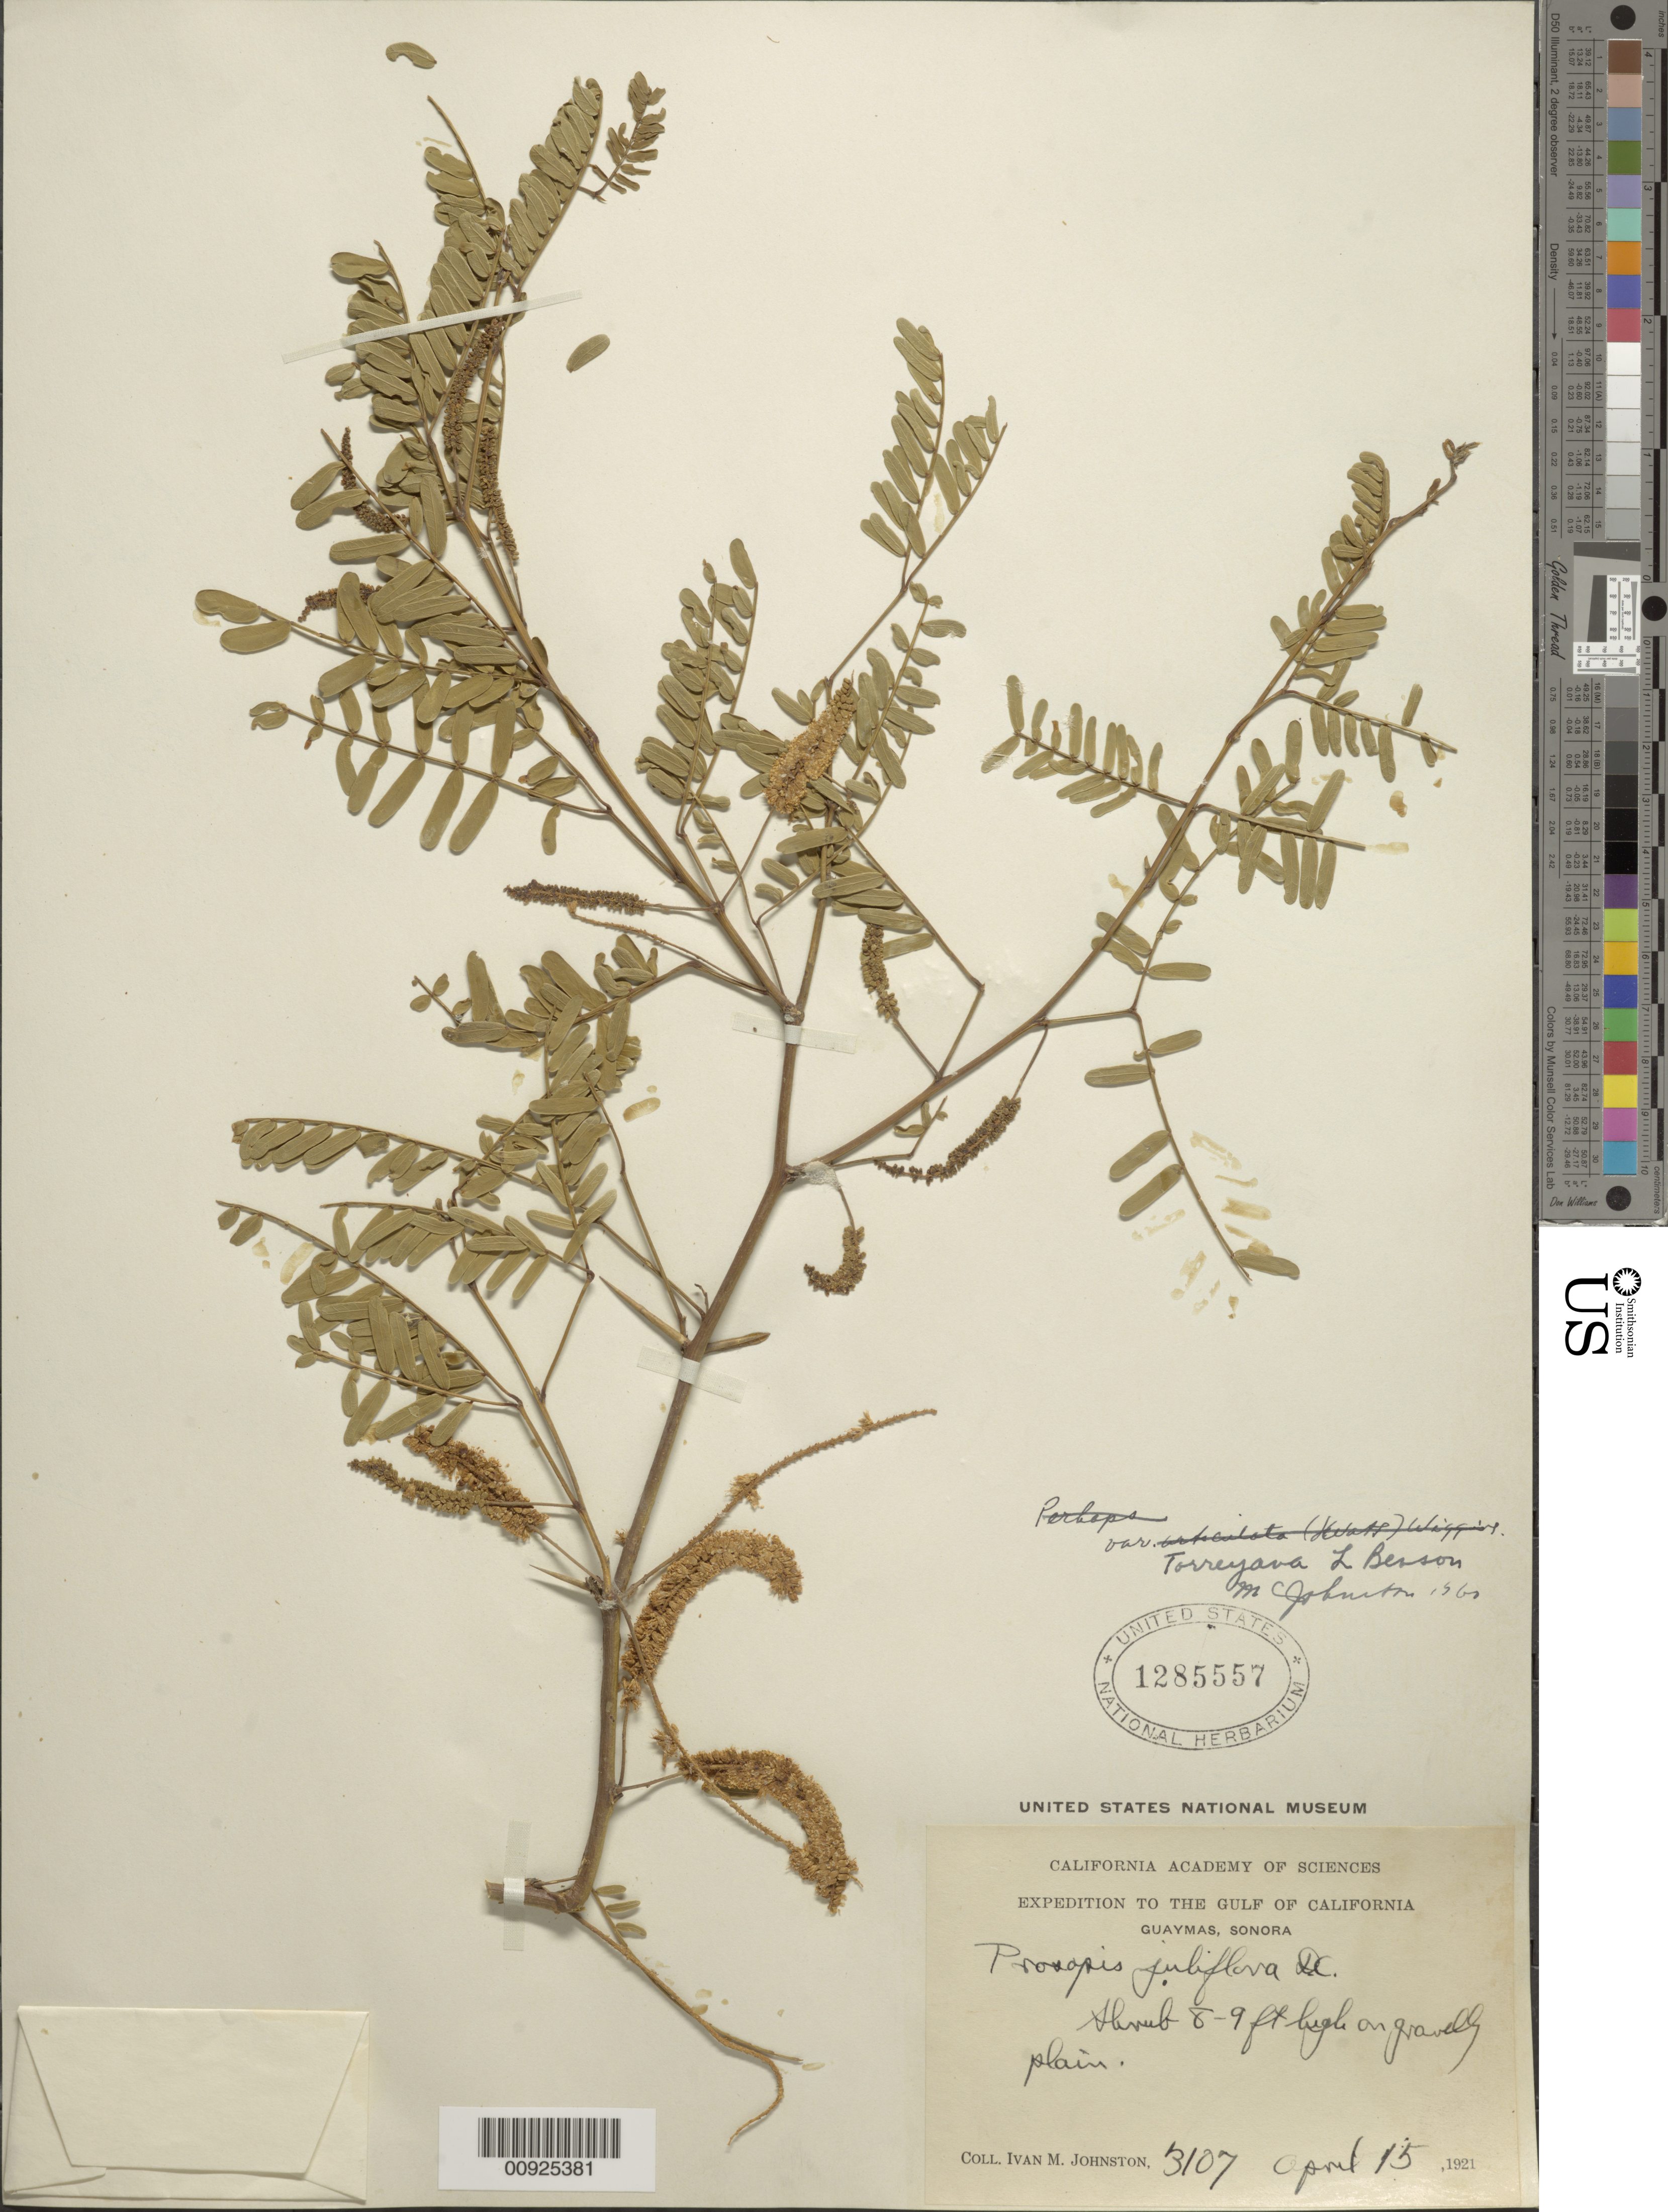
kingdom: Plantae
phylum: Tracheophyta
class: Magnoliopsida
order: Fabales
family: Fabaceae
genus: Neltuma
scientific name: Neltuma odorata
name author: (Torr. & Frém.) C. E. Hughes & G.P. Lewis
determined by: Strong, Mark T., (BOT), Smithsonian Institution - National Museum of Natural History (UNITED STATES)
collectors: I.M. Johnston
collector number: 3107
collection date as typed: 15 Apr 1921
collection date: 1921-04-15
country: Mexico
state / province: Sonora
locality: Guaymas, Sonora.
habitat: On gravelly plain.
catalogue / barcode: US 1285557